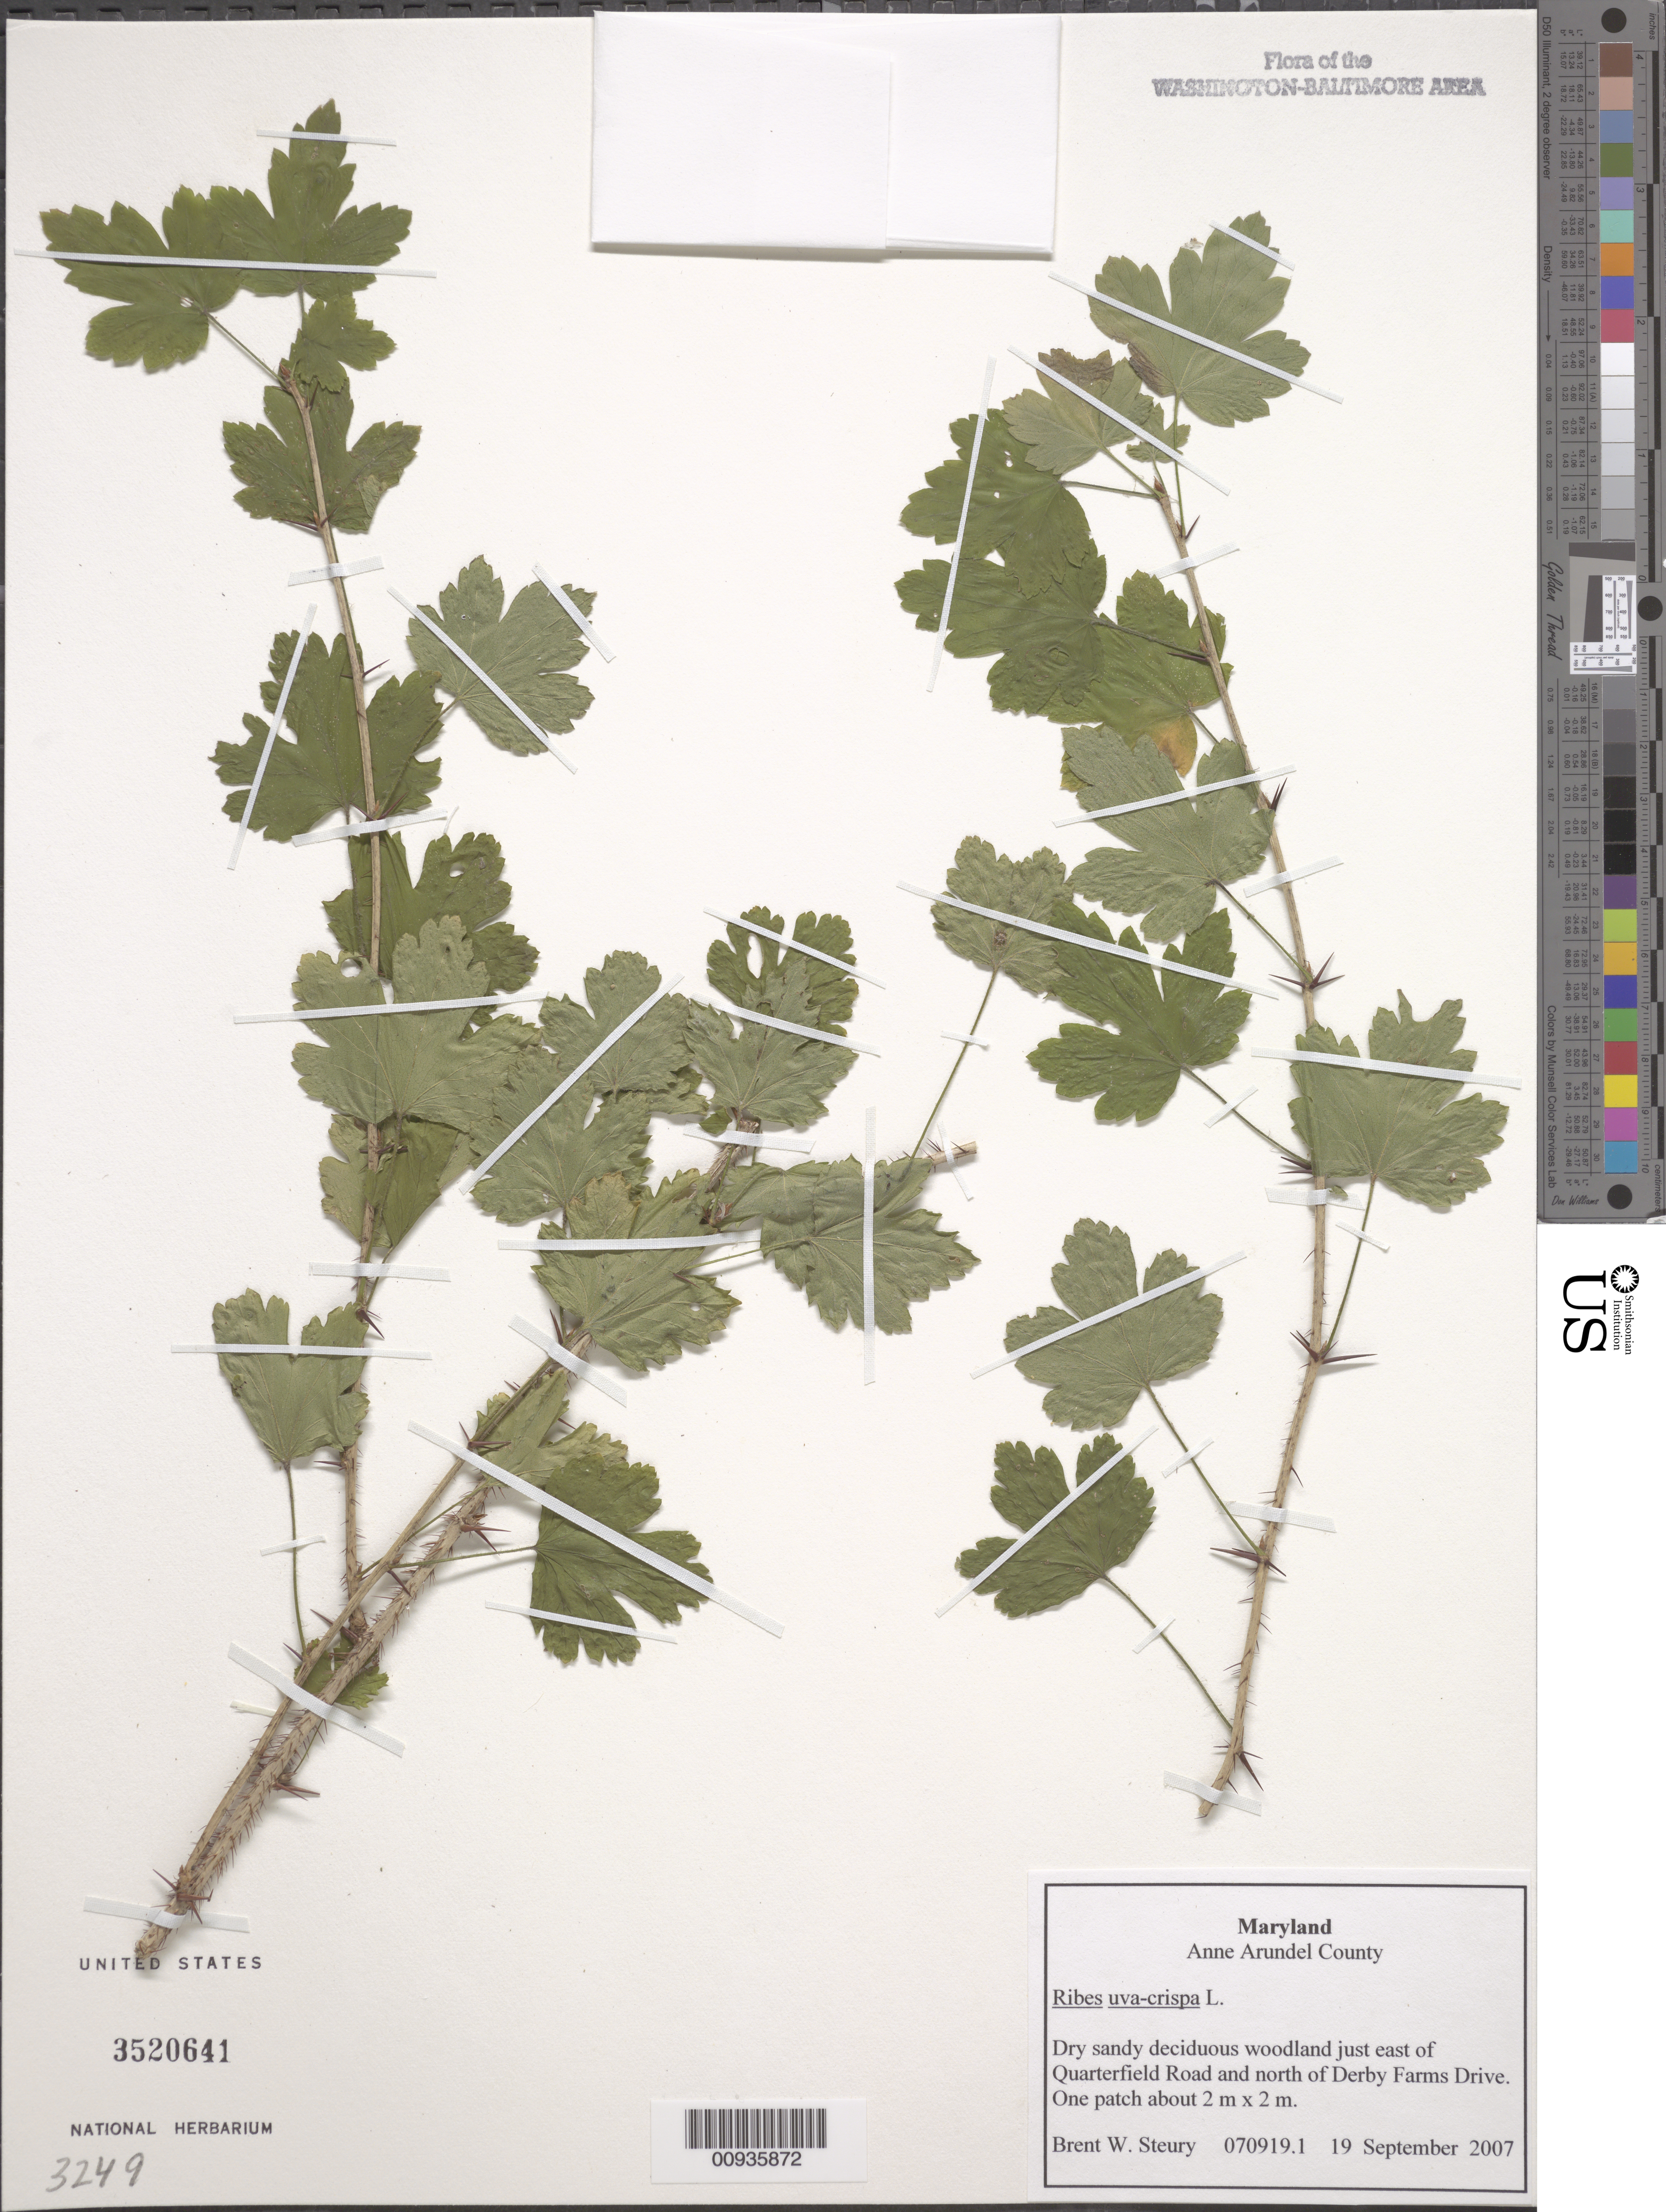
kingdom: Plantae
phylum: Tracheophyta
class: Magnoliopsida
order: Saxifragales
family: Grossulariaceae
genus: Ribes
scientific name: Ribes uva-crispa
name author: L.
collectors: B. Steury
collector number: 070919.1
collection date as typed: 19 September 2007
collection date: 2007-09-19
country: United States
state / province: Maryland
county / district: Anne Arundel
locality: East of Quarterfield Road and north of Derby Farms Drive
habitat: dry, sandy deciduous woodland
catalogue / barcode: US 3520641